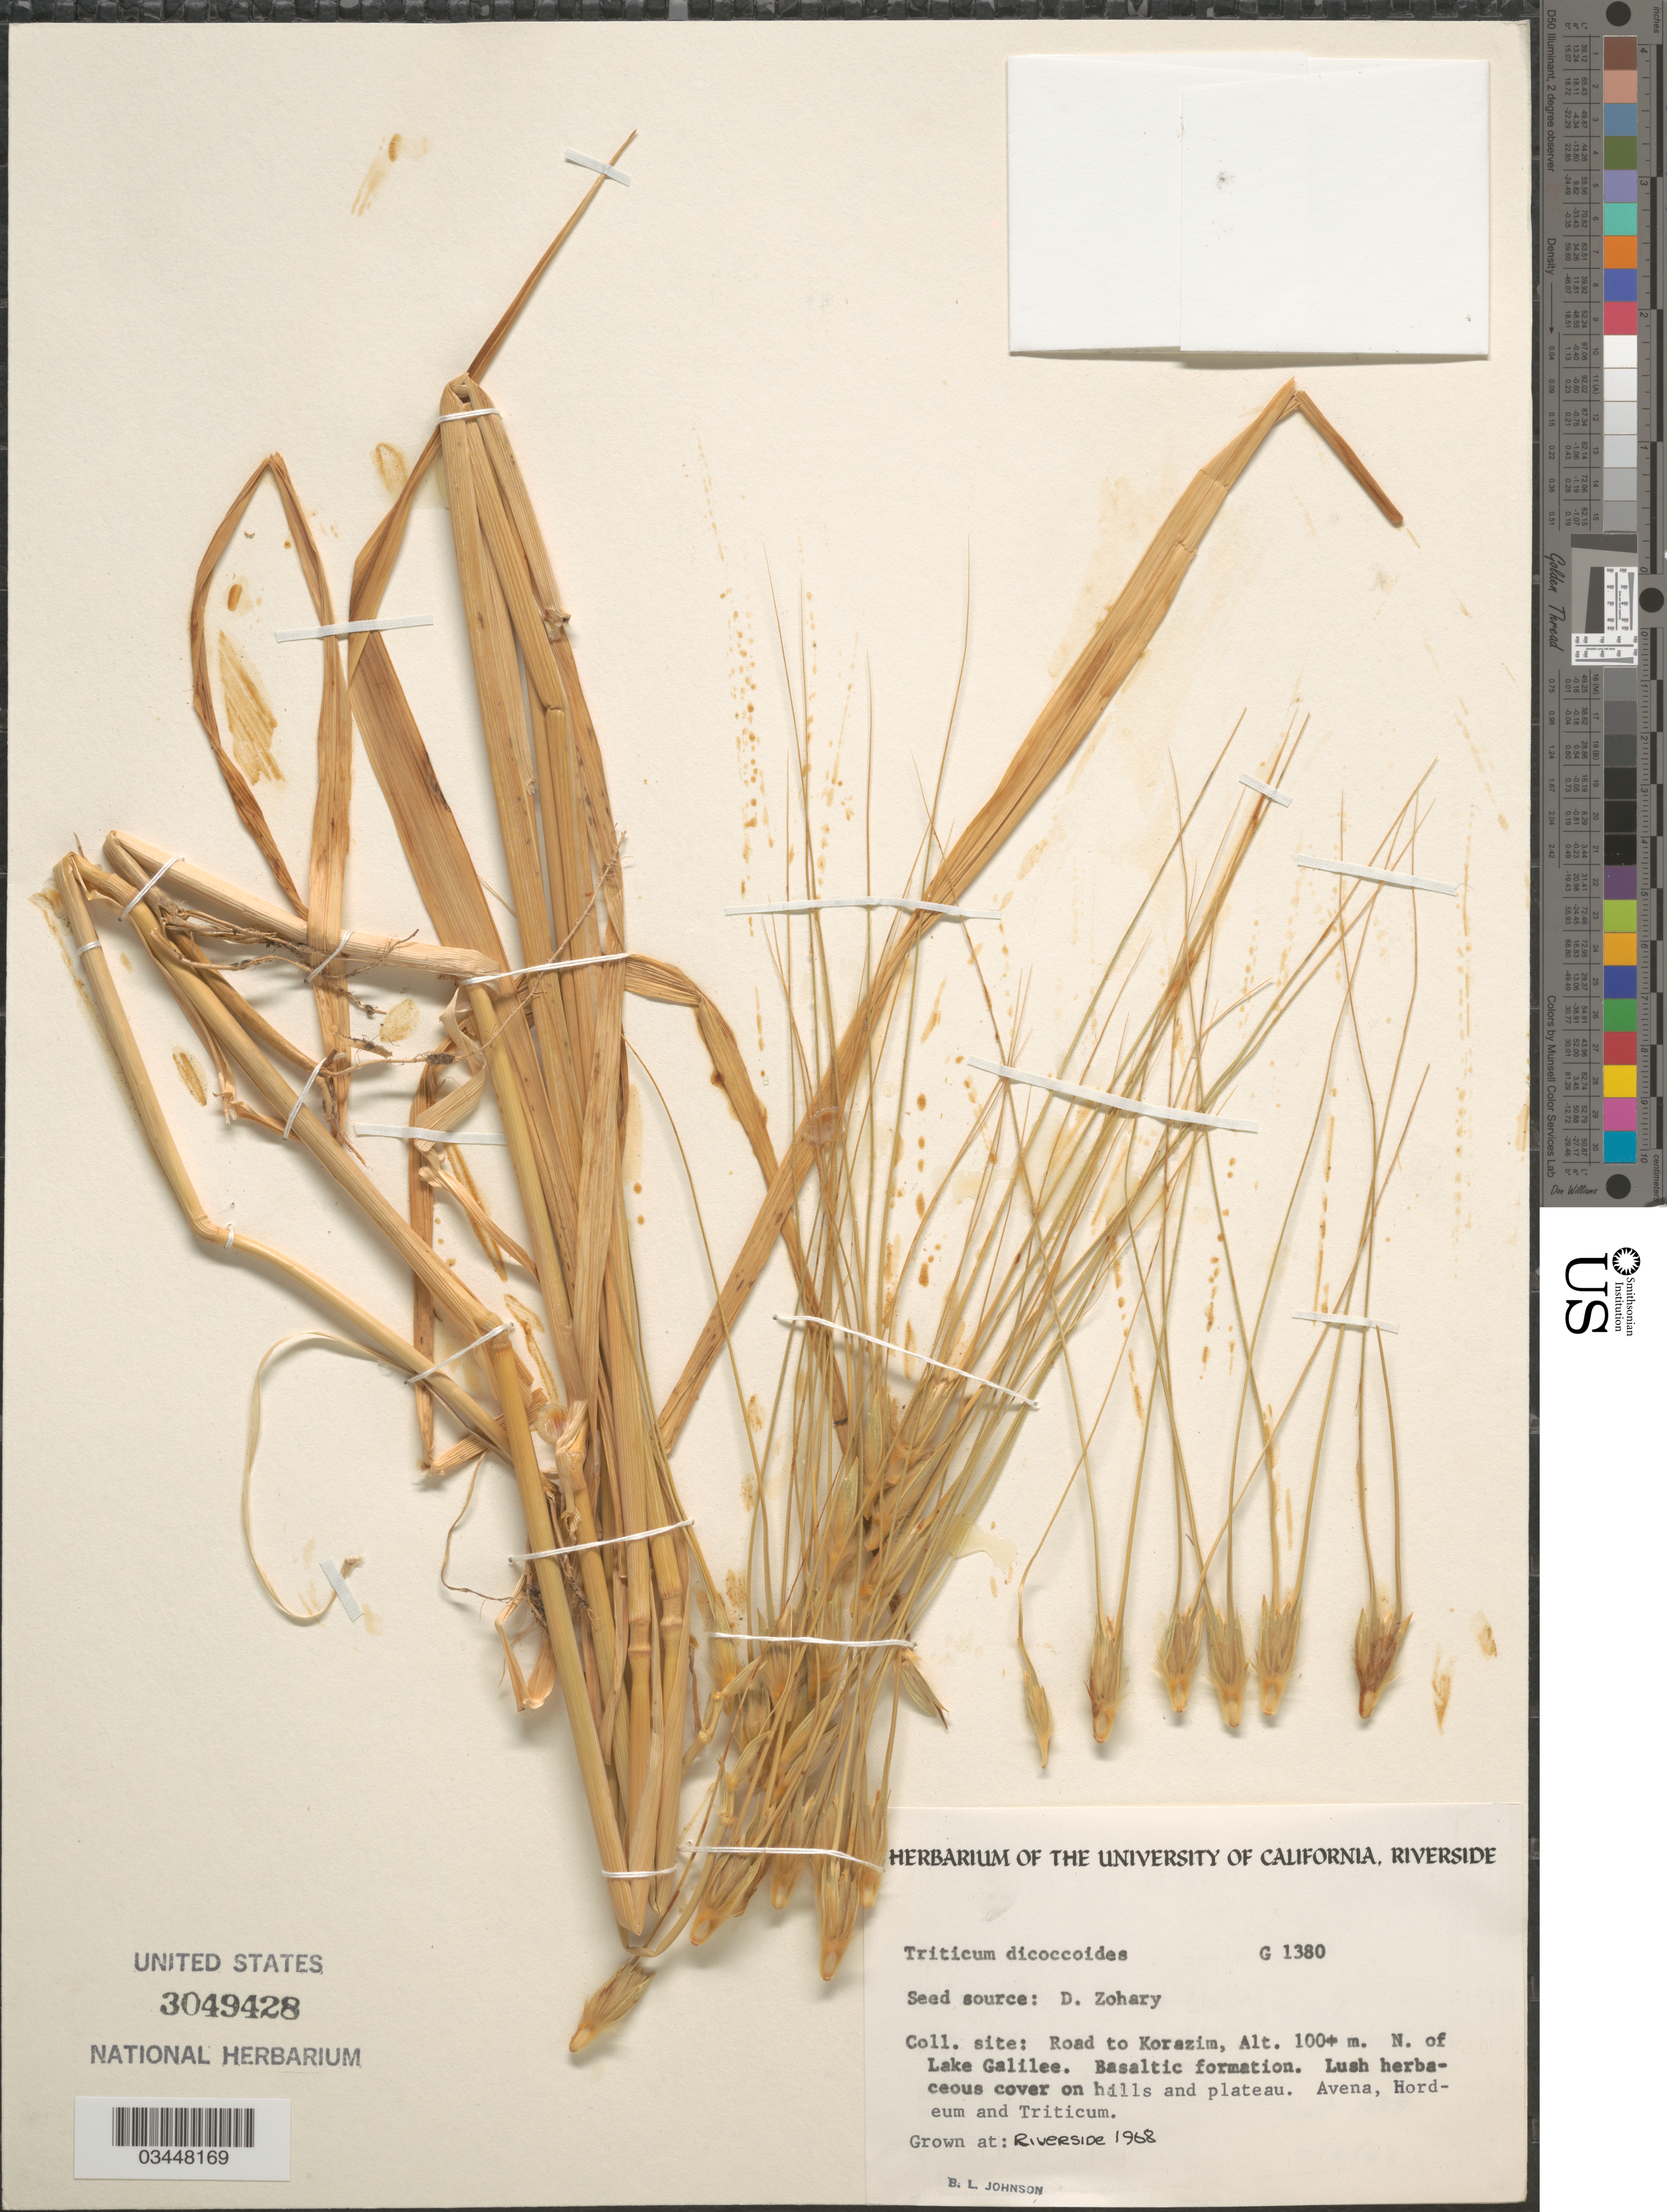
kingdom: Plantae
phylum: Tracheophyta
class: Liliopsida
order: Poales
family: Poaceae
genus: Triticum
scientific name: Triticum dicoccoides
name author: (Körn.) Körn. ex Schweinf.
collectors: B. Johnson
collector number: G1380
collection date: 1968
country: United States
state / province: California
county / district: Riverside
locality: Riverside.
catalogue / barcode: US 3049428